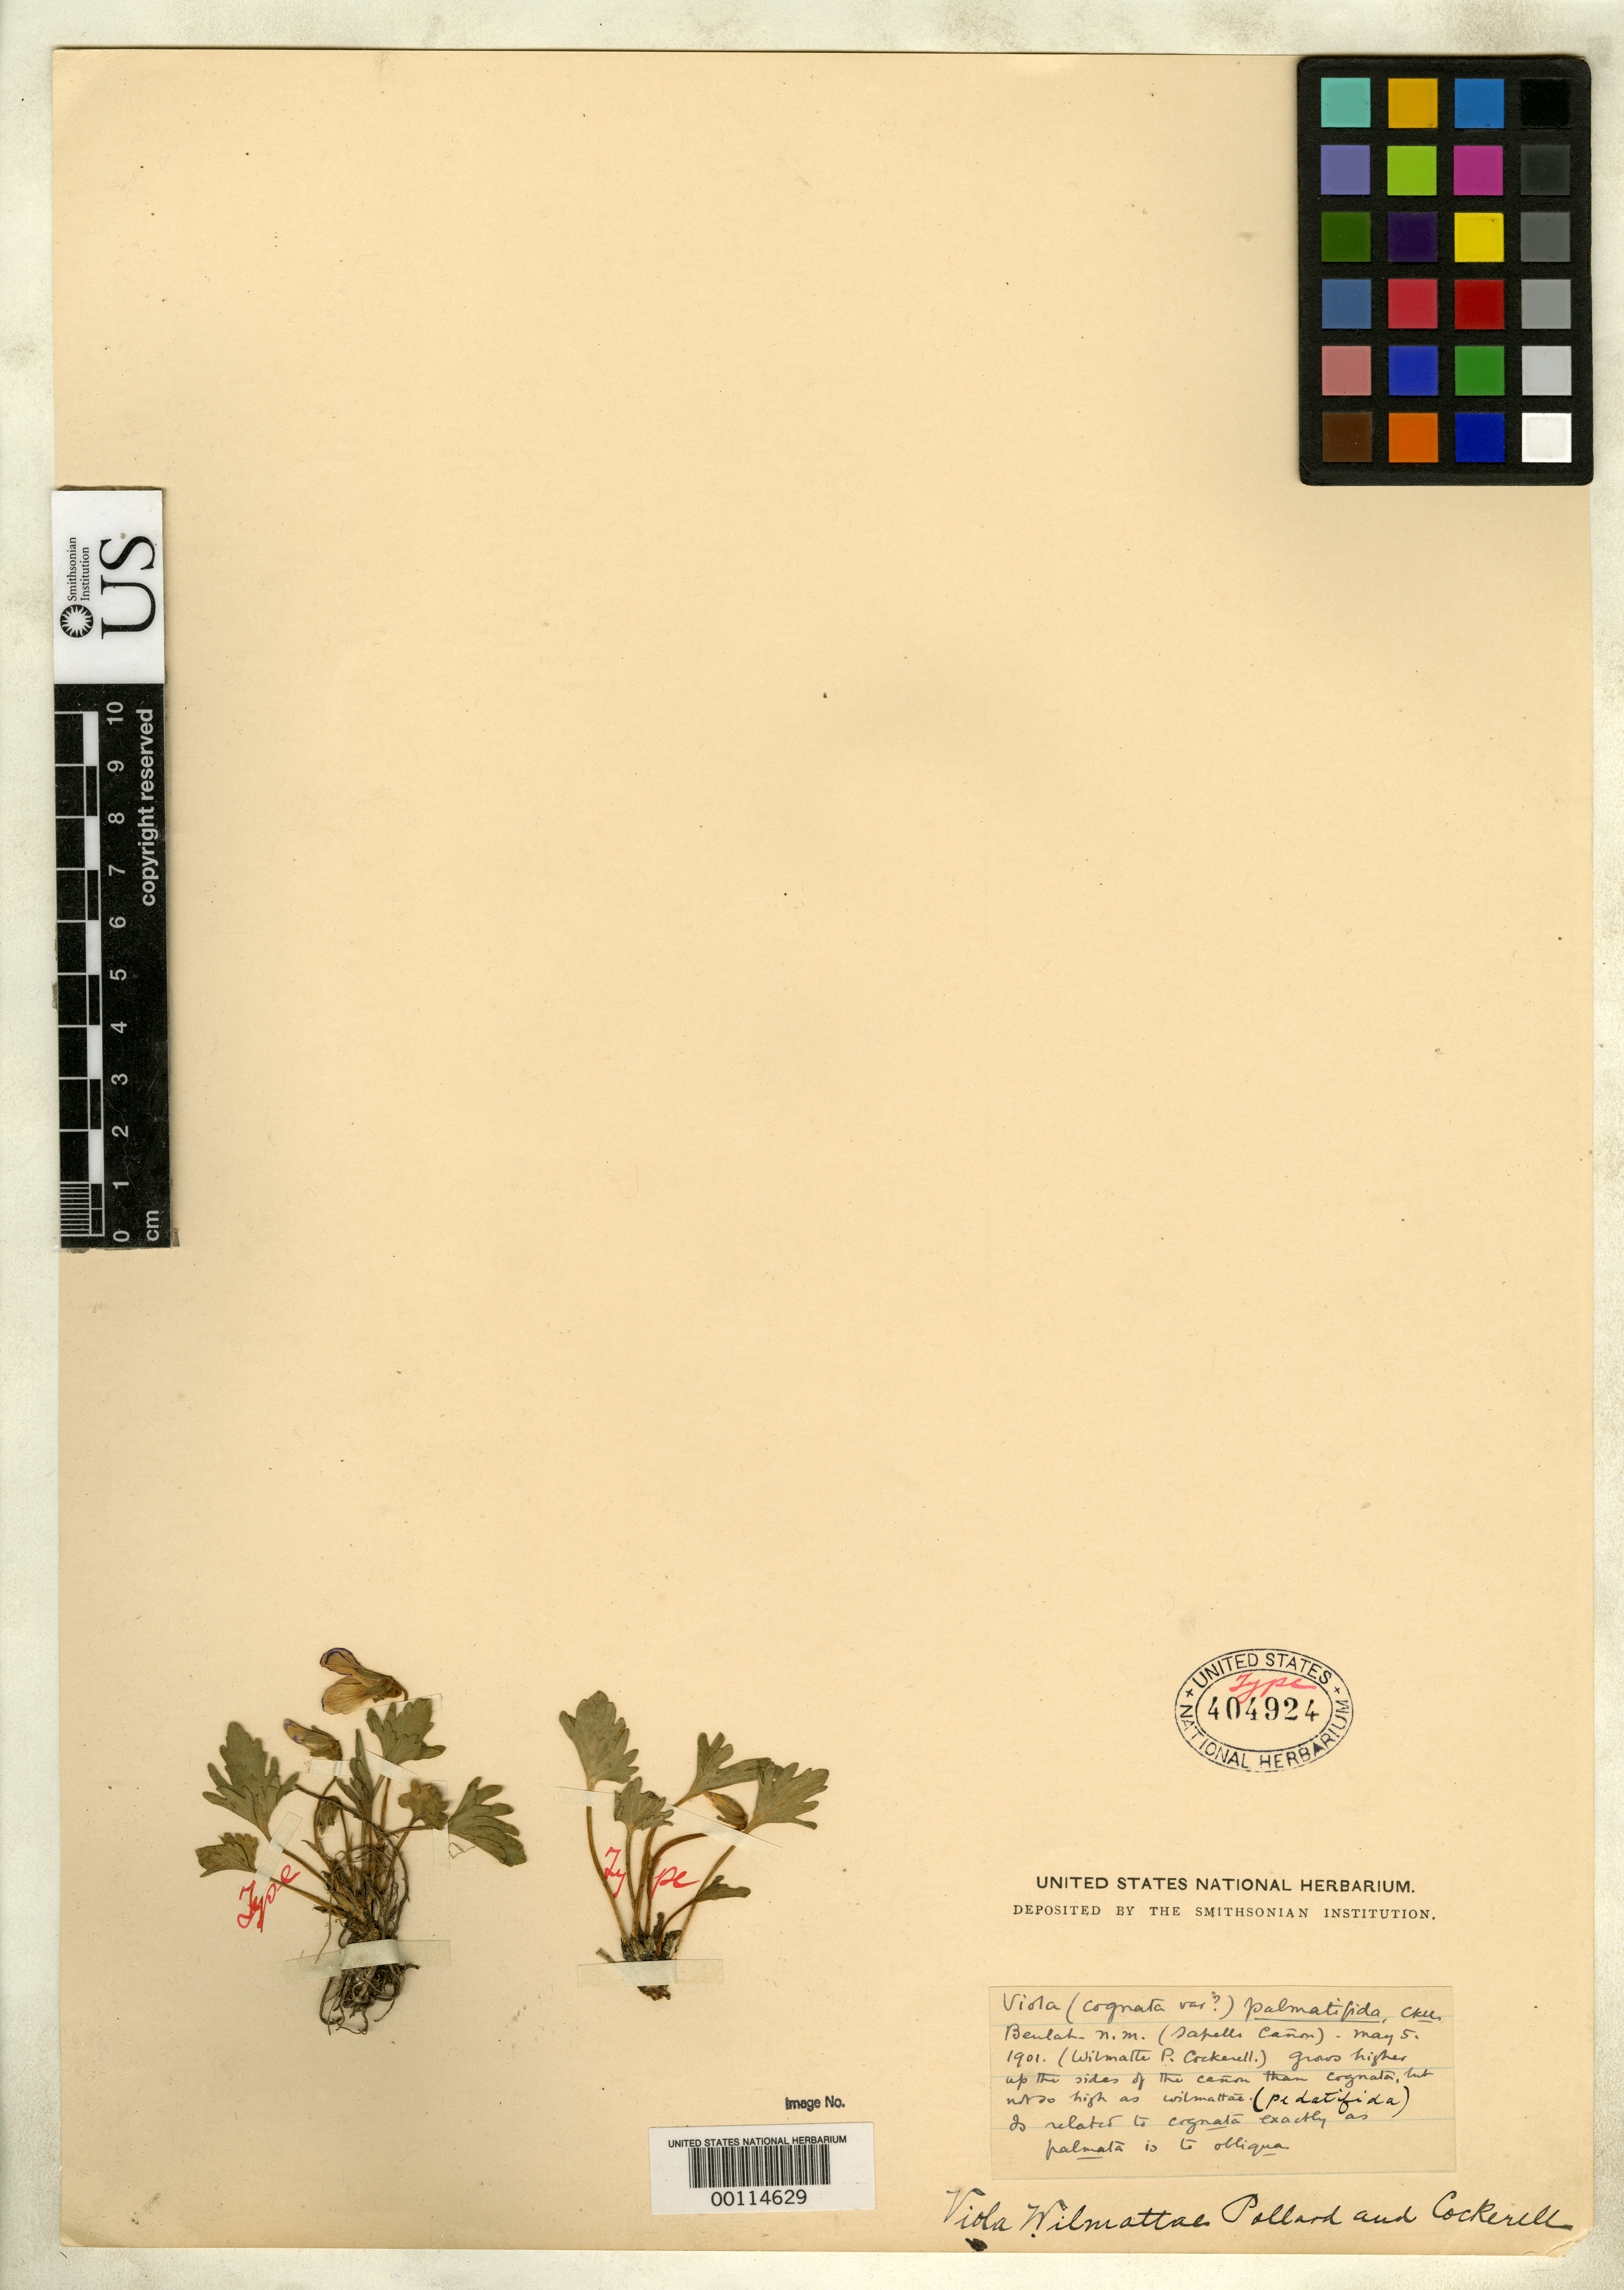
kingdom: Plantae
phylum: Tracheophyta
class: Magnoliopsida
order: Malpighiales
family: Violaceae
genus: Viola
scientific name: Viola wilmattae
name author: Pollard & Cockerell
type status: Holotype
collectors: W. Cockerell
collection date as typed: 05 May 1901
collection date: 1901-05-05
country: United States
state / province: New Mexico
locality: Beulah, Sapello Canyon.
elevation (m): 2438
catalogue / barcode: US 404924